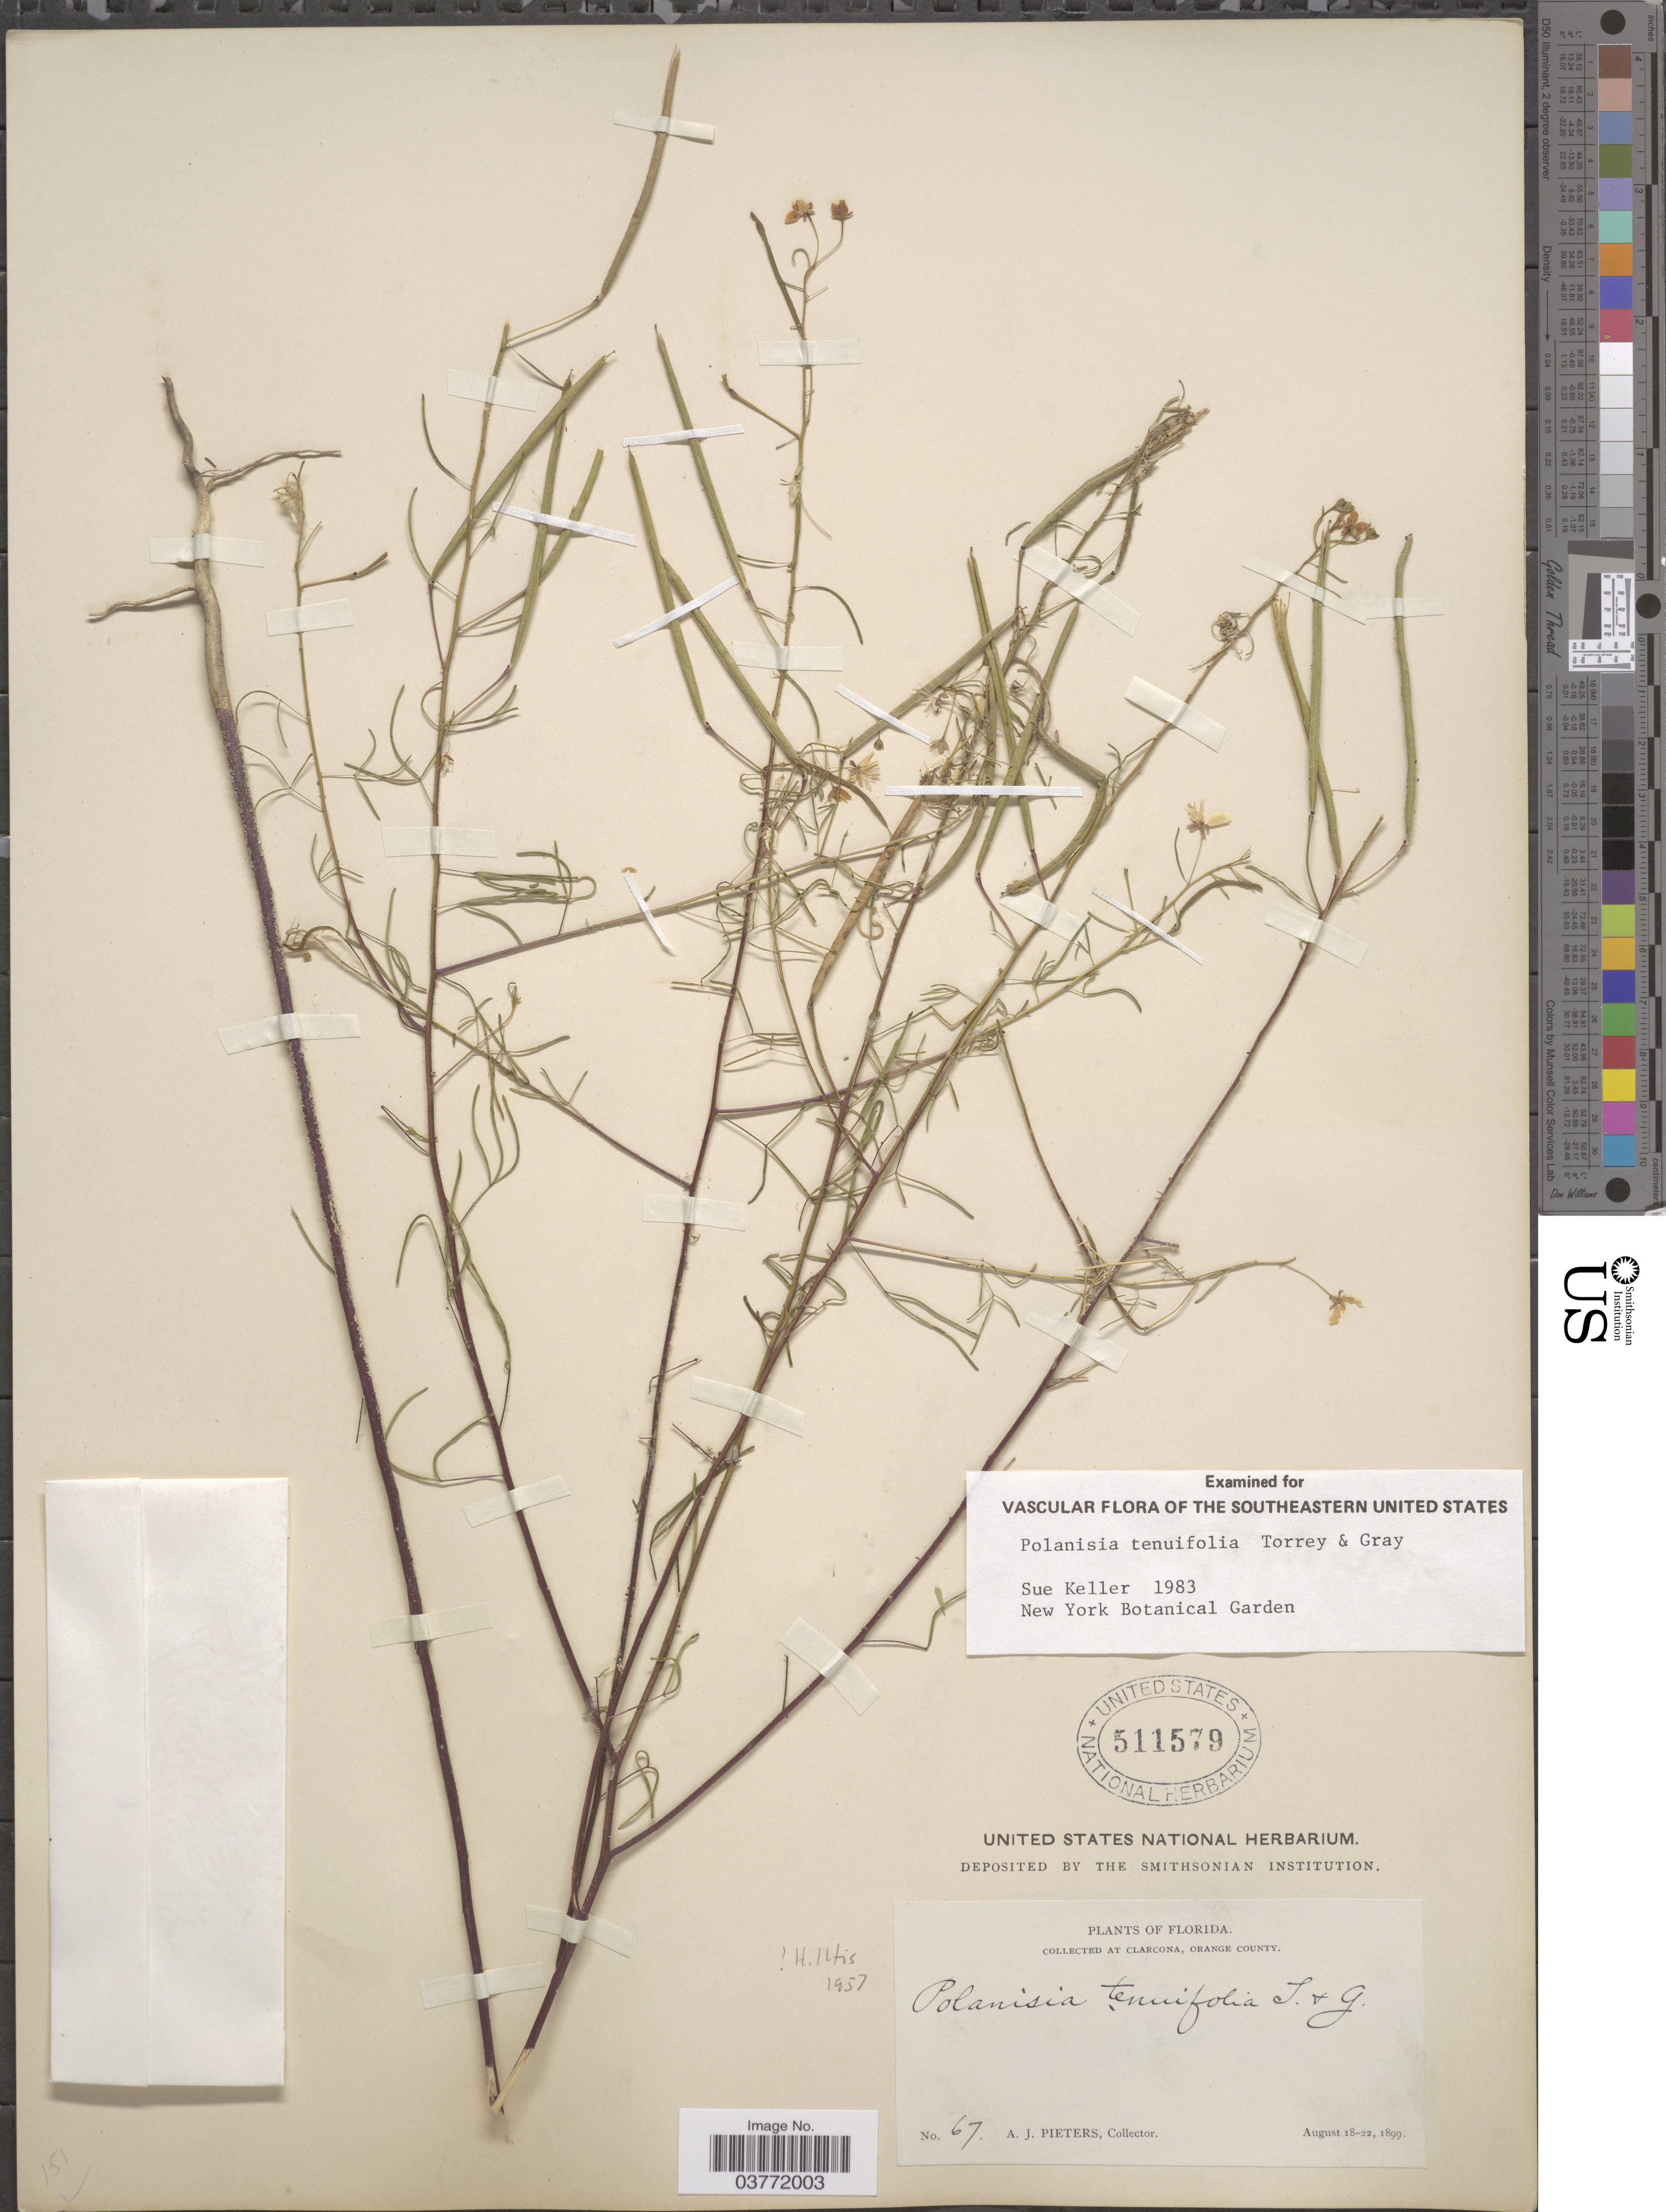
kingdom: Plantae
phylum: Tracheophyta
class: Magnoliopsida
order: Brassicales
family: Cleomaceae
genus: Polanisia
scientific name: Polanisia tenuifolia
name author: Torr. & A. Gray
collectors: A. Pieters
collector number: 67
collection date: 1899-08-18/1899-08-22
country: United States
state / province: Florida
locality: Clarcona, Orange County.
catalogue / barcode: US 511579